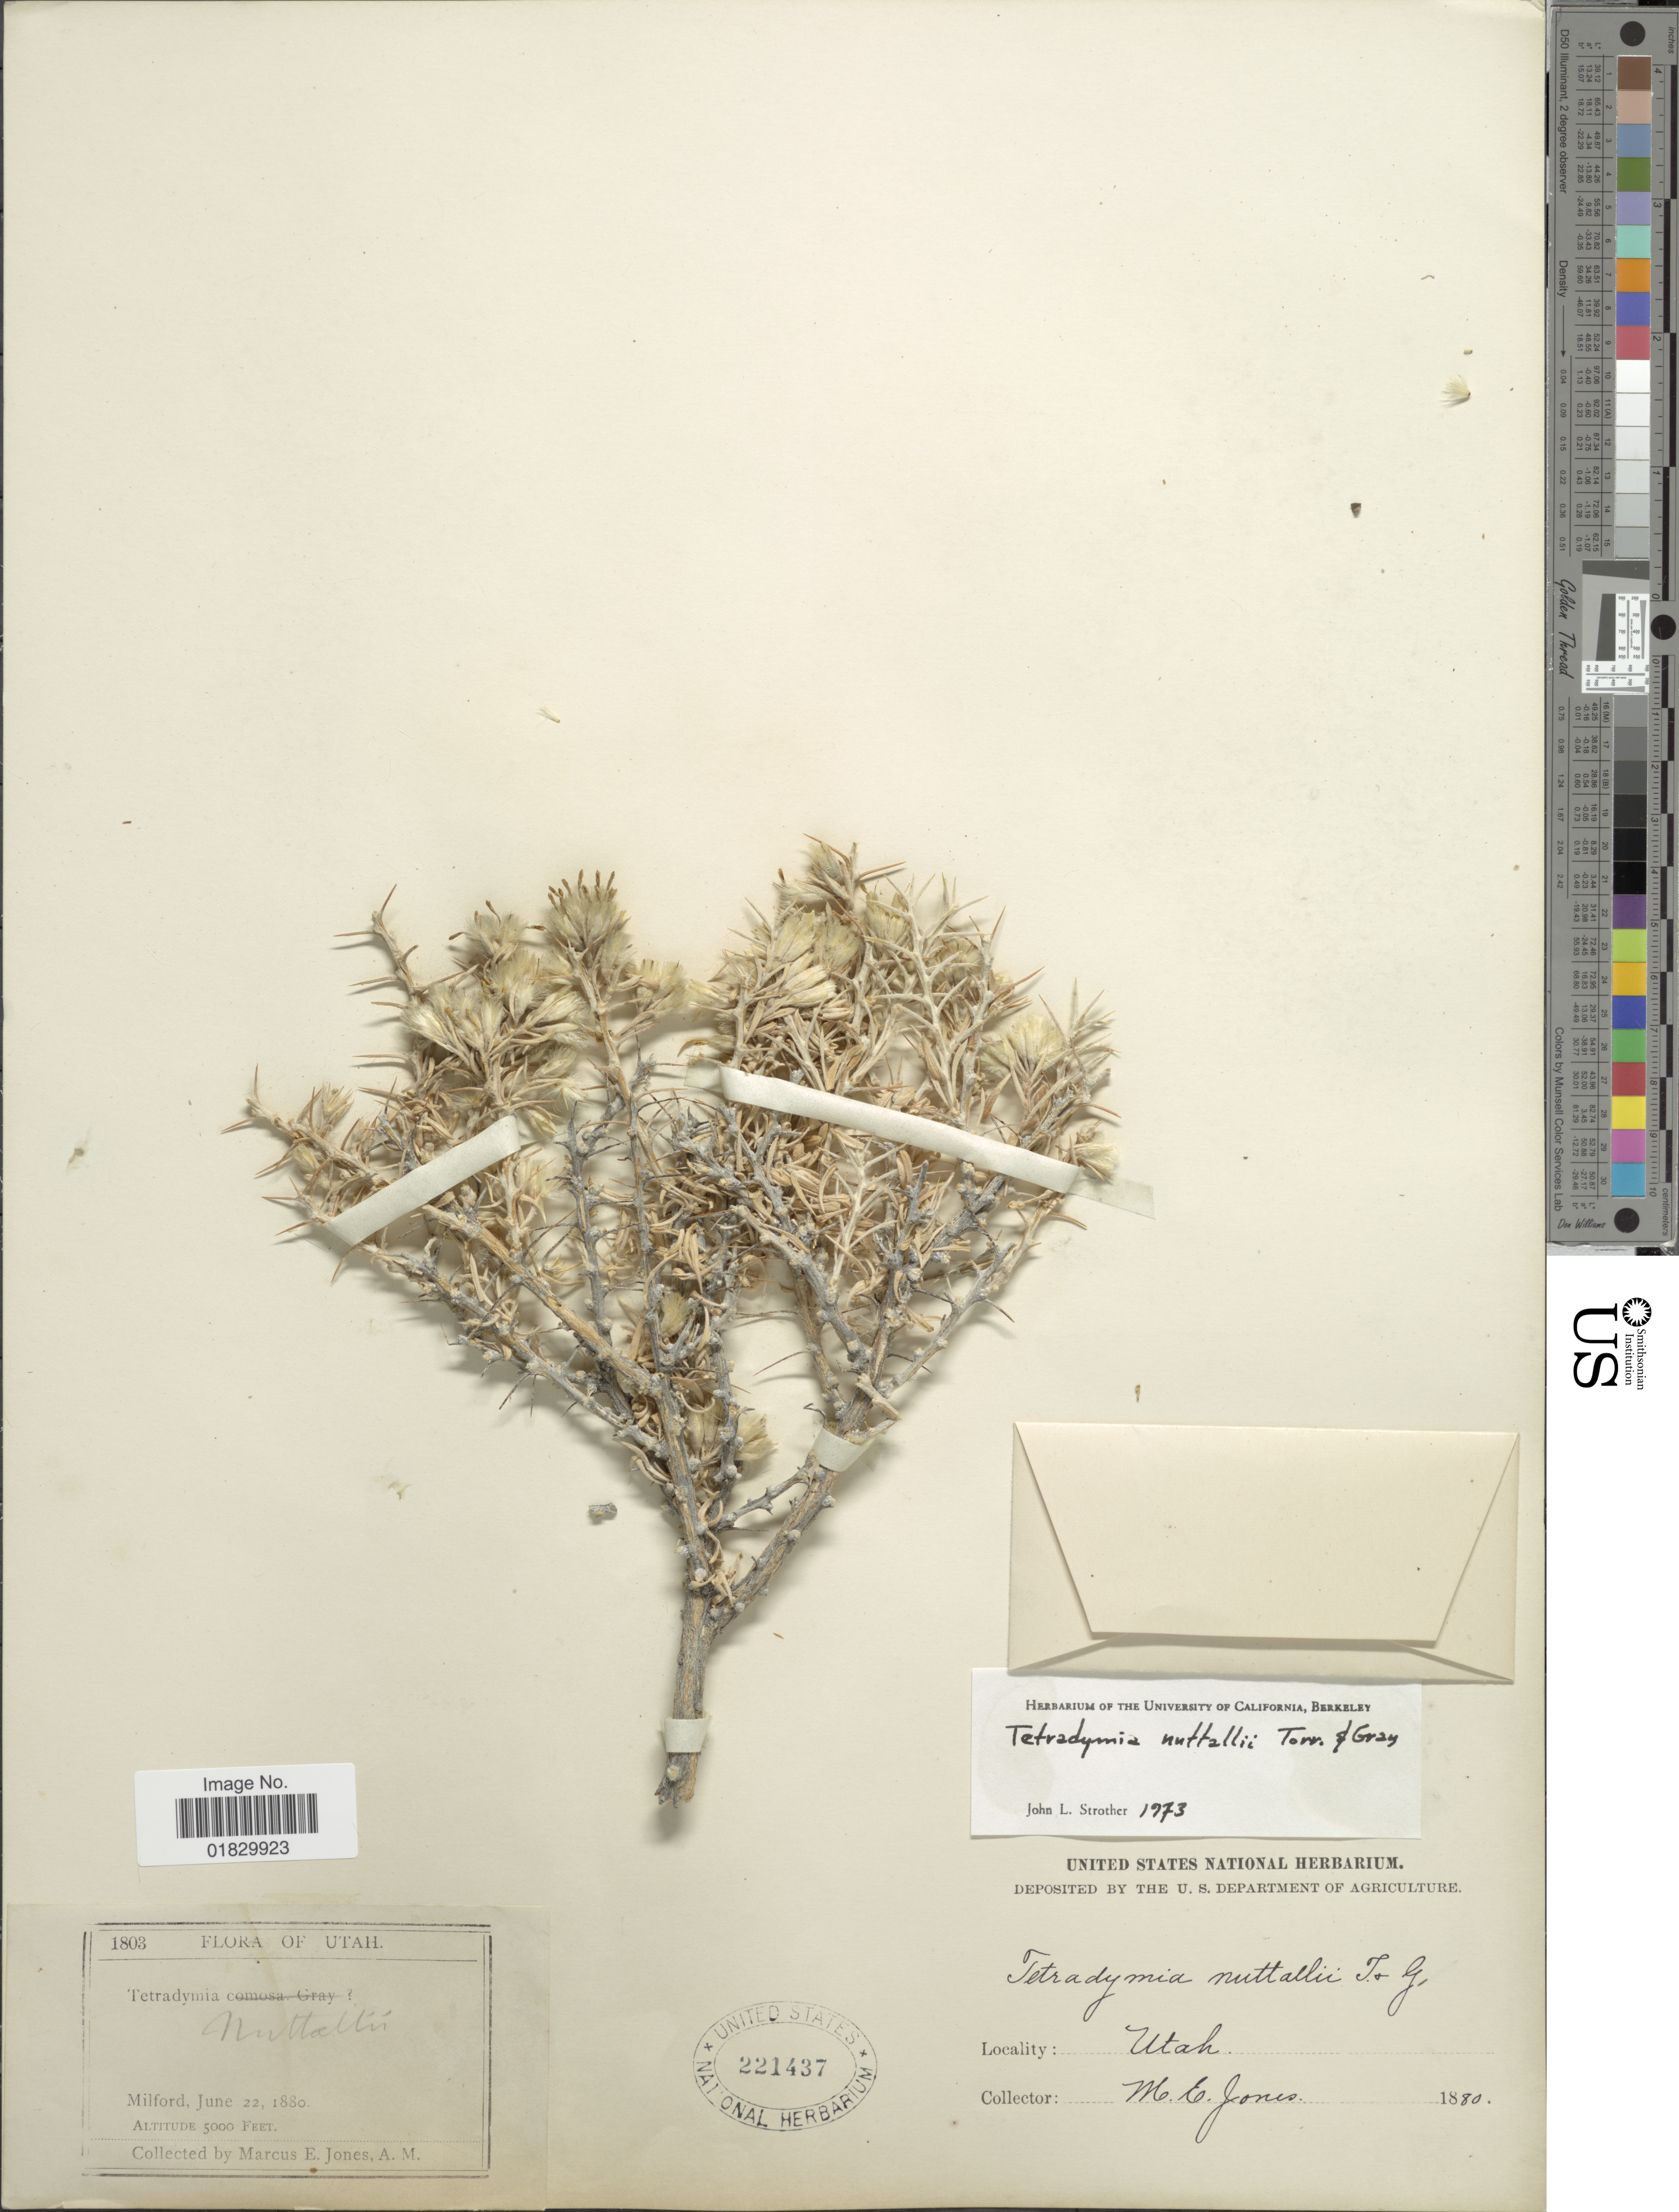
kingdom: Plantae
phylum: Tracheophyta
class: Magnoliopsida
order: Asterales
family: Asteraceae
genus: Tetradymia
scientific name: Tetradymia nuttallii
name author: Torr. & A. Gray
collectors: M. E. Jones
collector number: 1803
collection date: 1880-06-22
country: United States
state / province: Utah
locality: Milford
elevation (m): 1524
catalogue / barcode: US 221437